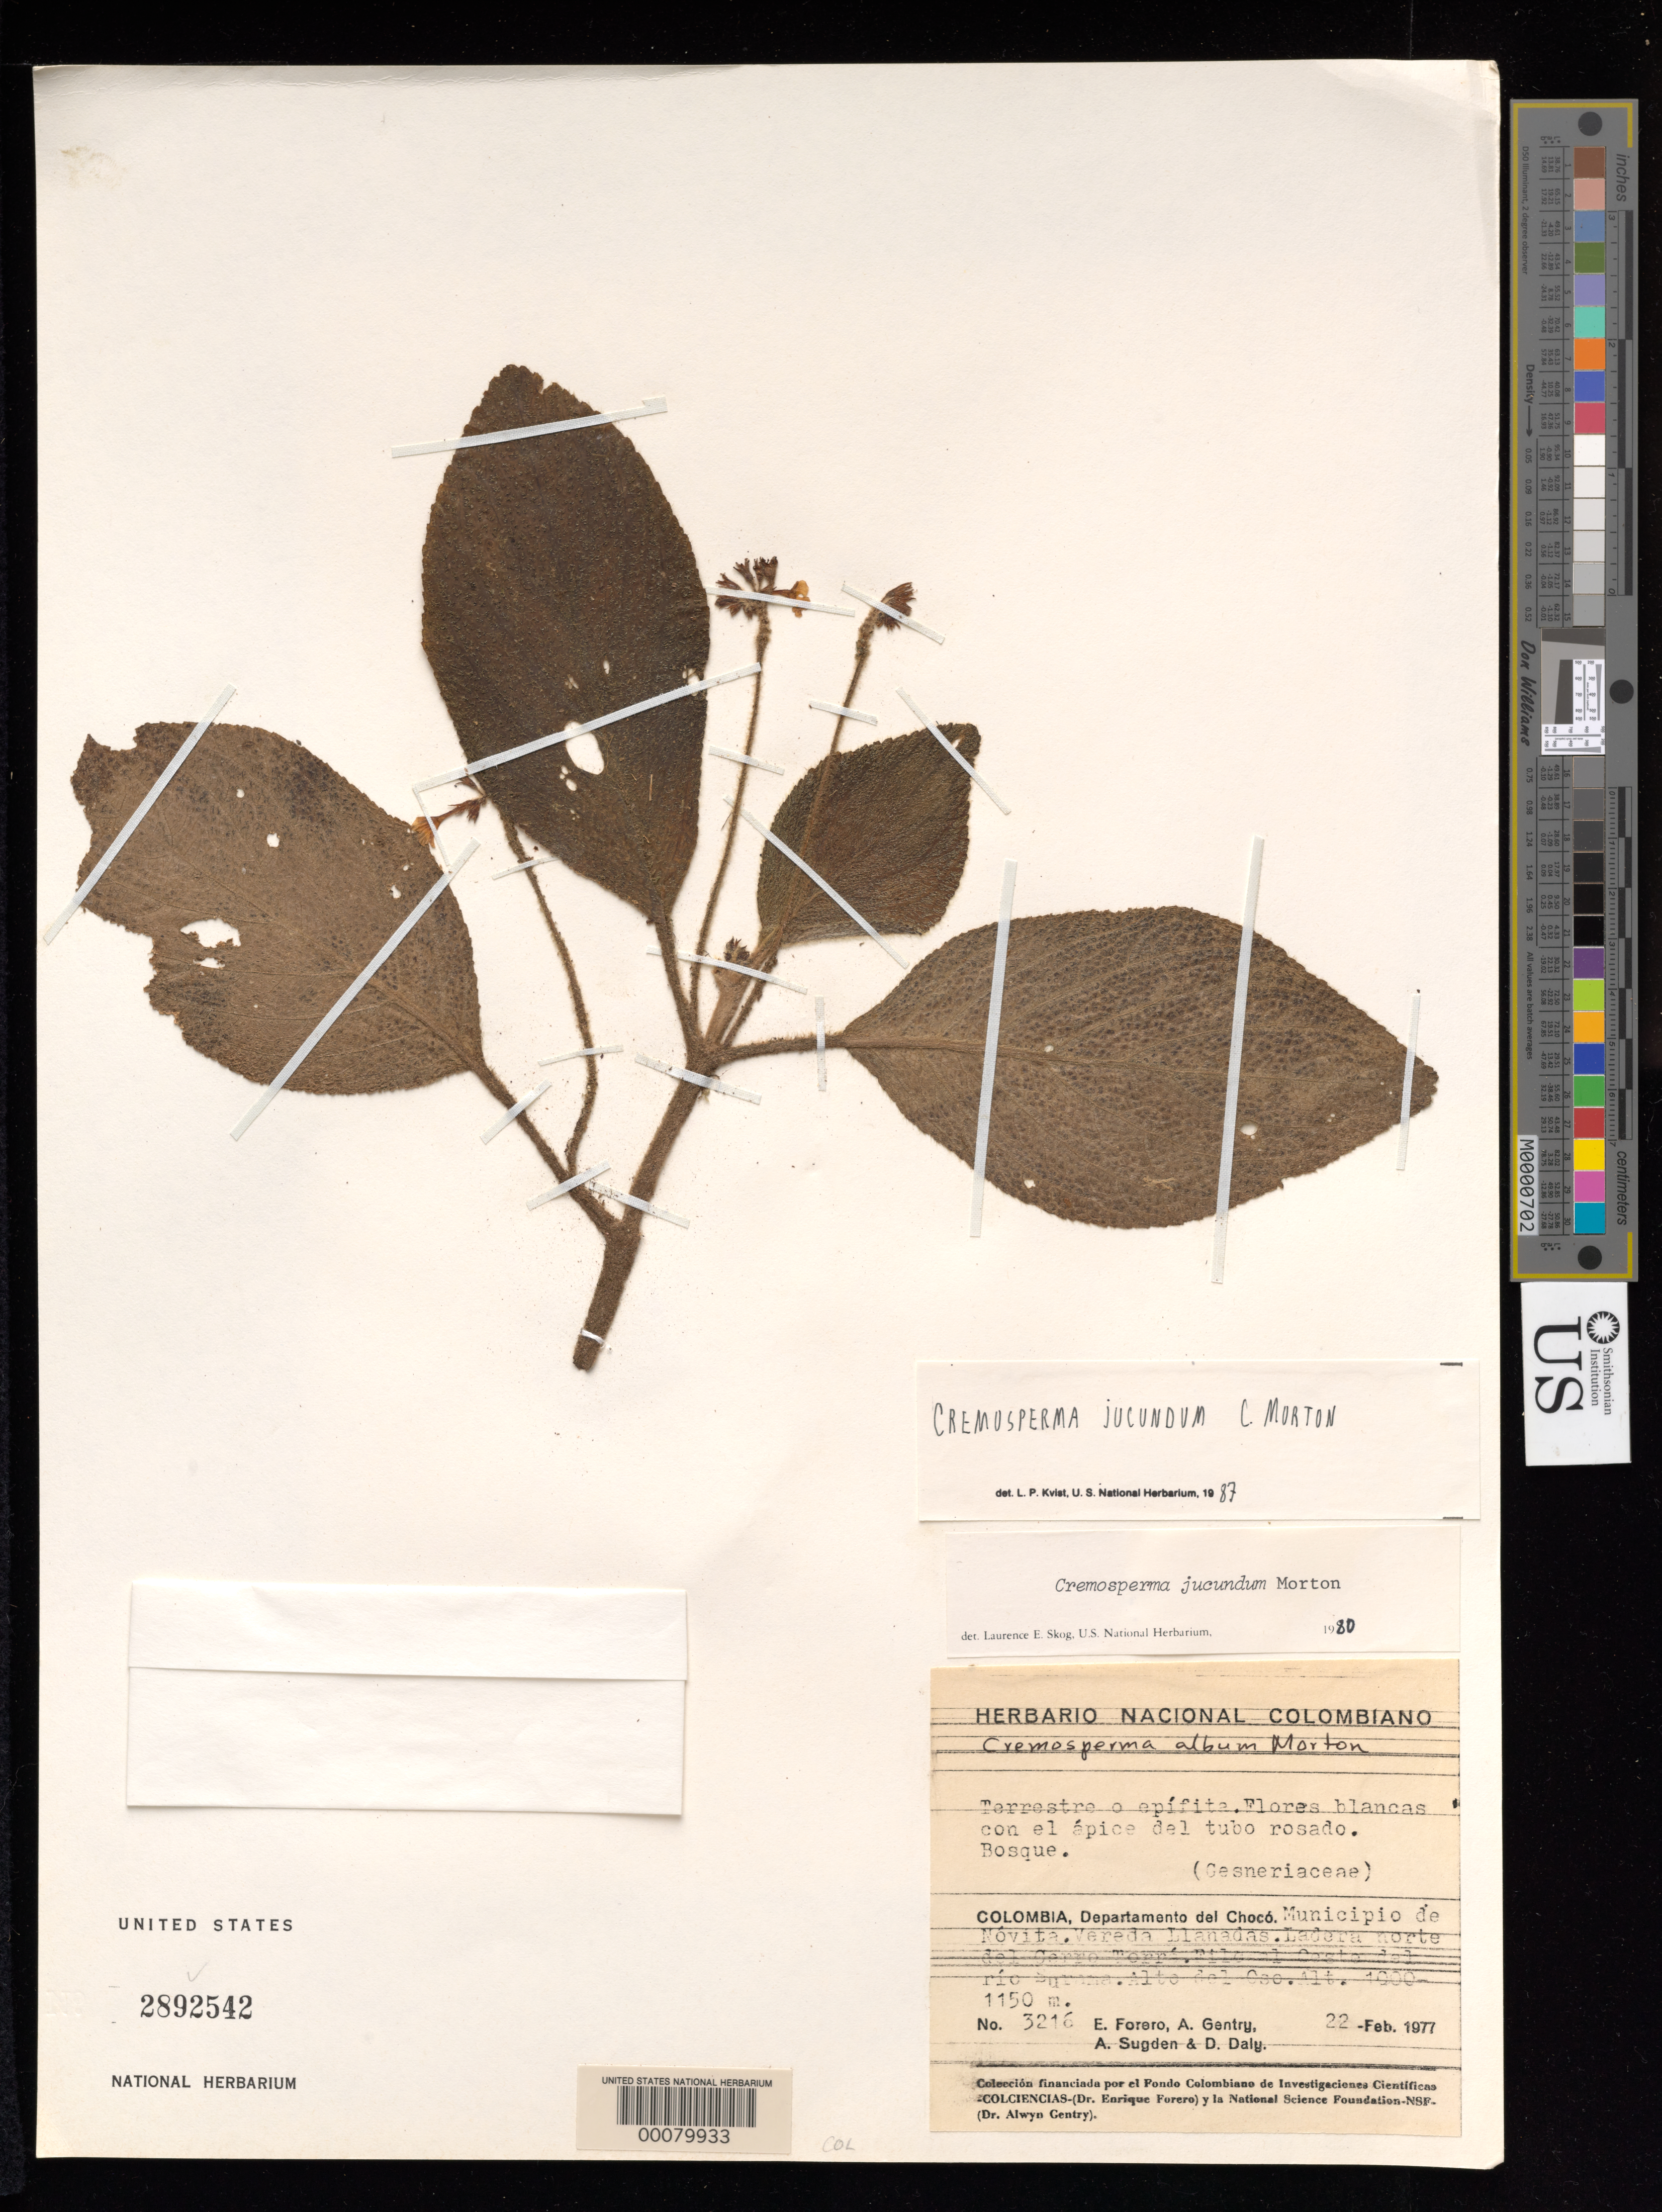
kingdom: Plantae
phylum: Tracheophyta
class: Magnoliopsida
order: Lamiales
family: Gesneriaceae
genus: Cremosperma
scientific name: Cremosperma jucundum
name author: C.V. Morton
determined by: Kvist, L. P., (US), Smithsonian Institution - National Museum of Natural History (UNITED STATES)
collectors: E. Forero, A. H. Gentry, A. Sugden & D. C. Daly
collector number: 3216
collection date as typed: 22 Feb 1977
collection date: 1977-02-22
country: Colombia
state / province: Chocó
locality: Municipality of Novita, Llanadas path, northern slope of Cerro Torra, edge W of Rio Surama, height of Oso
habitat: Forest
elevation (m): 1000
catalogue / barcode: US 2892542